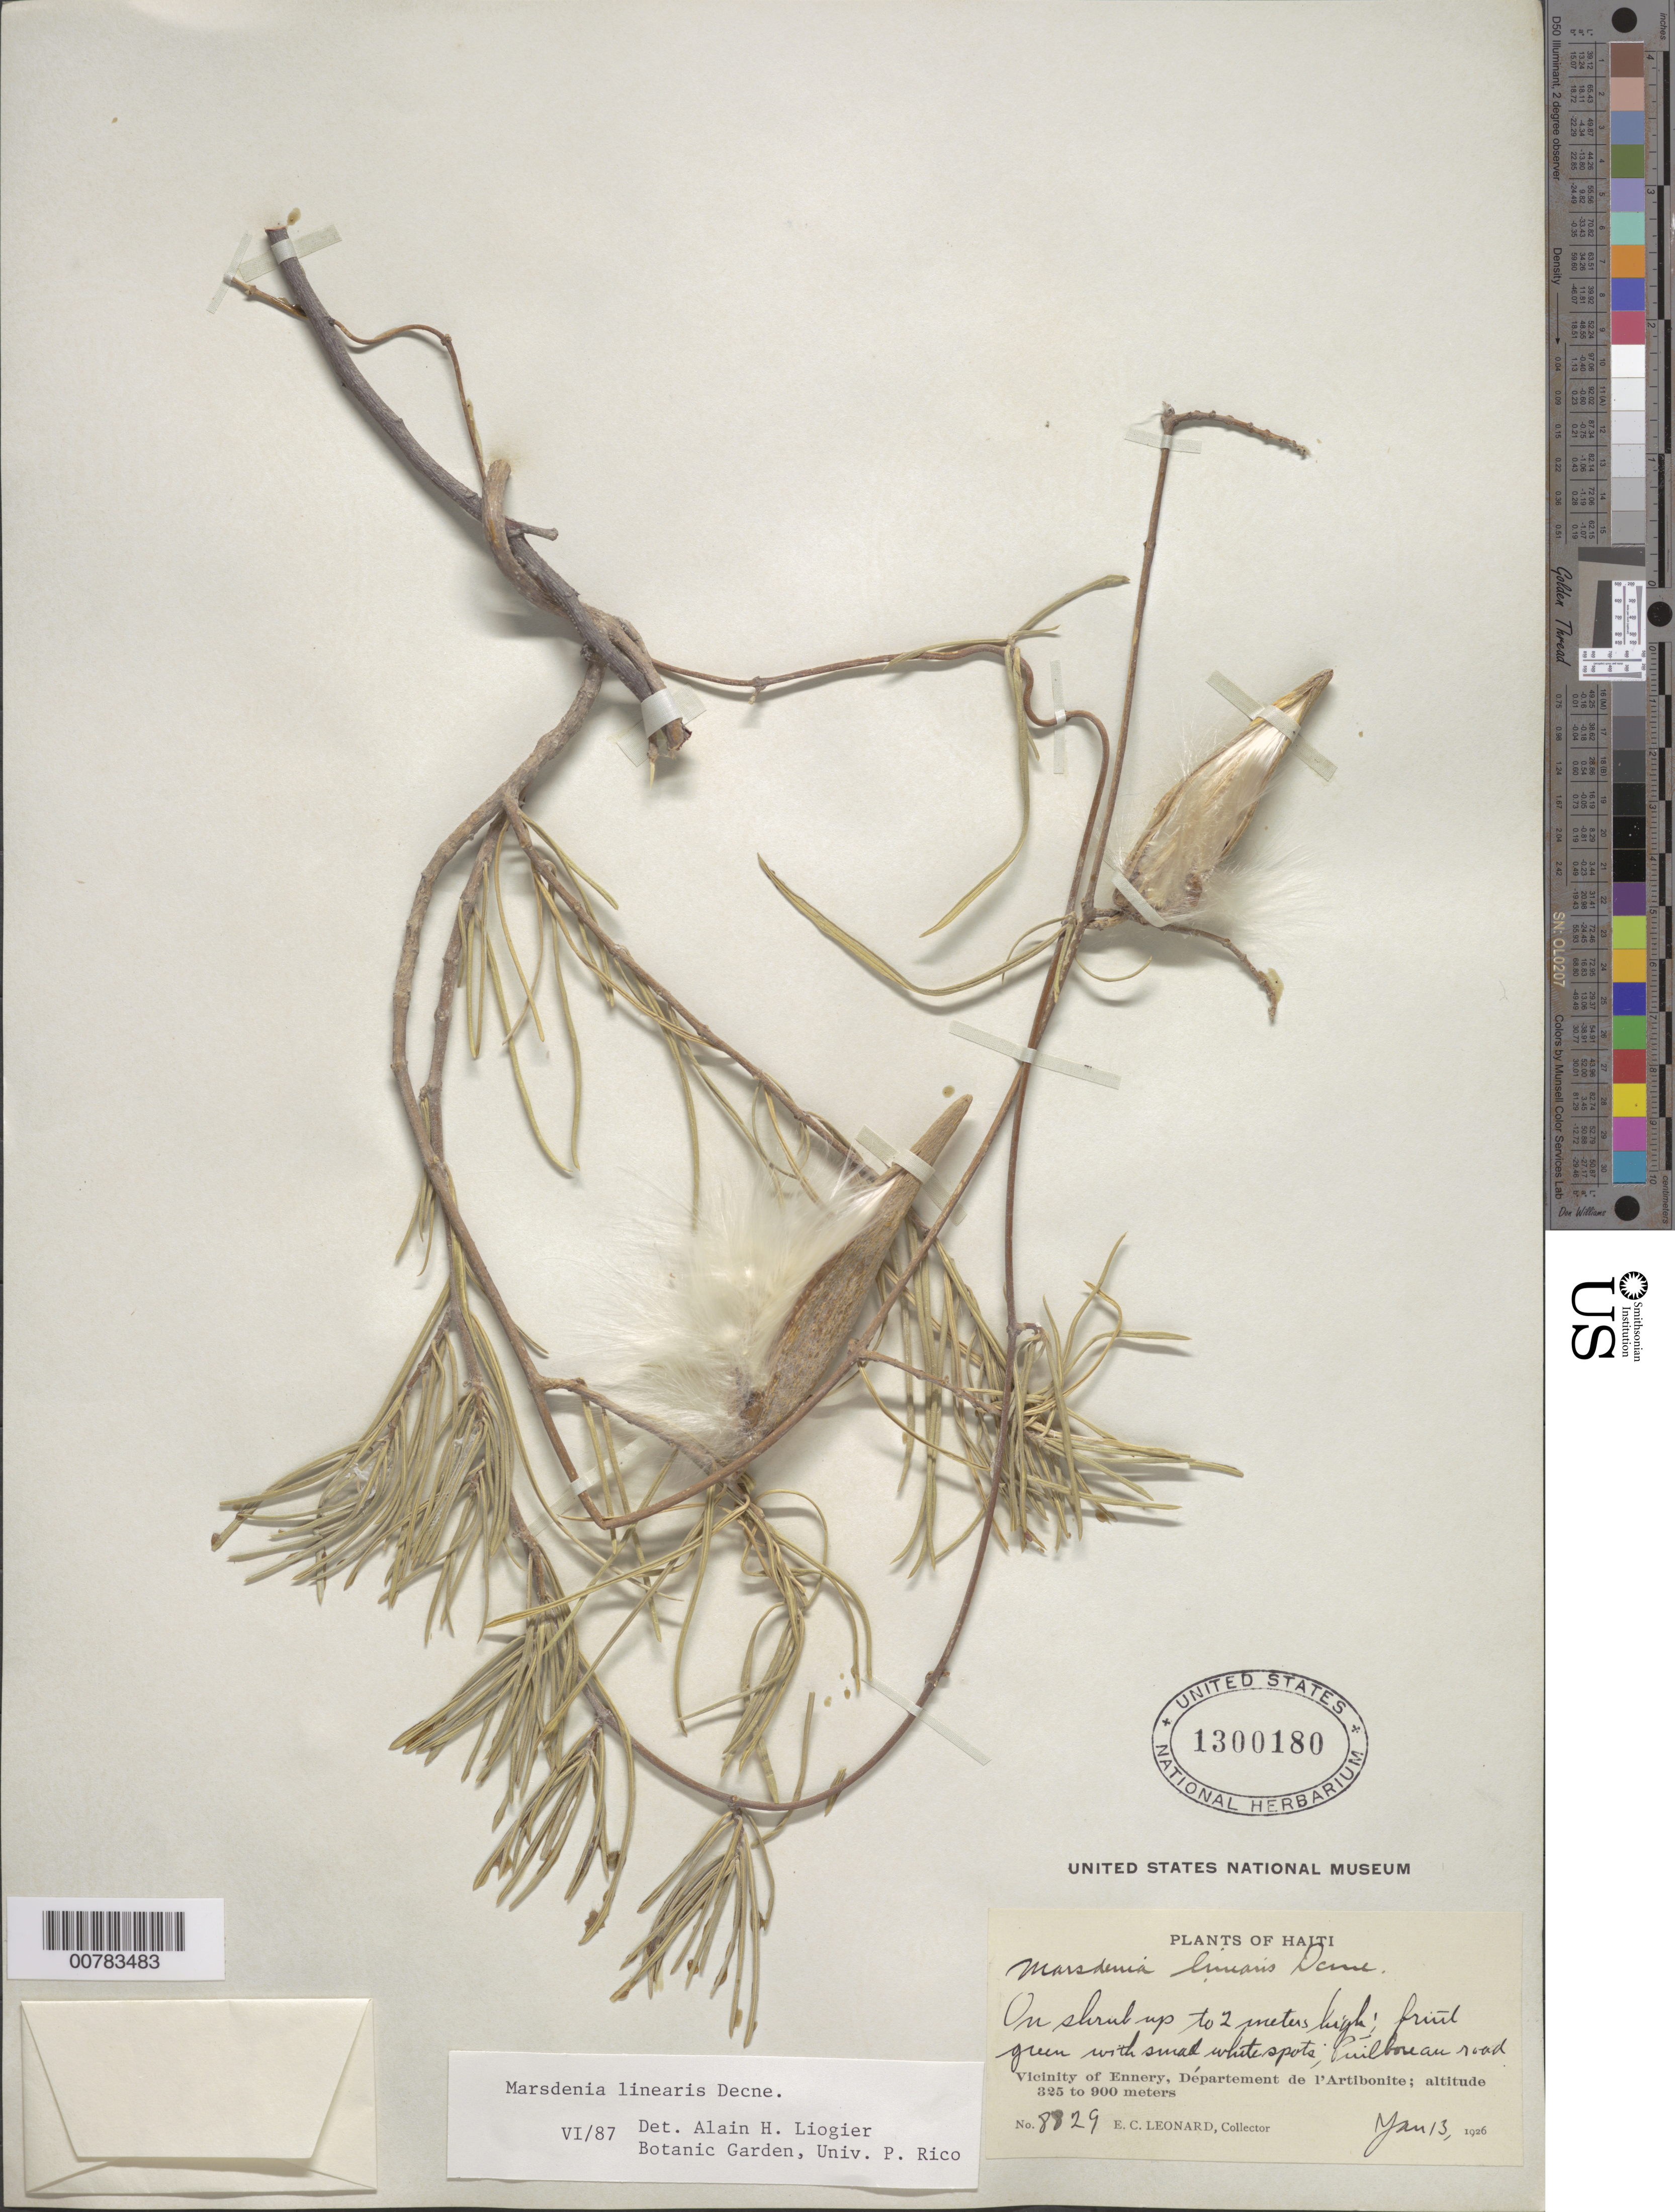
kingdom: Plantae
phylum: Tracheophyta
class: Magnoliopsida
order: Gentianales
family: Apocynaceae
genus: Marsdenia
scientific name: Marsdenia linearis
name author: Decne.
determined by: Liogier, Alain H.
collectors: E. C. Leonard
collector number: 8829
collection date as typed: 13 Jan 1926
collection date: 1926-01-13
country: Haiti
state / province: Artibonite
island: Hispaniola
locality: Vicinity of Ennery, Puilboreau road.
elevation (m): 325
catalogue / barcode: US 1300180